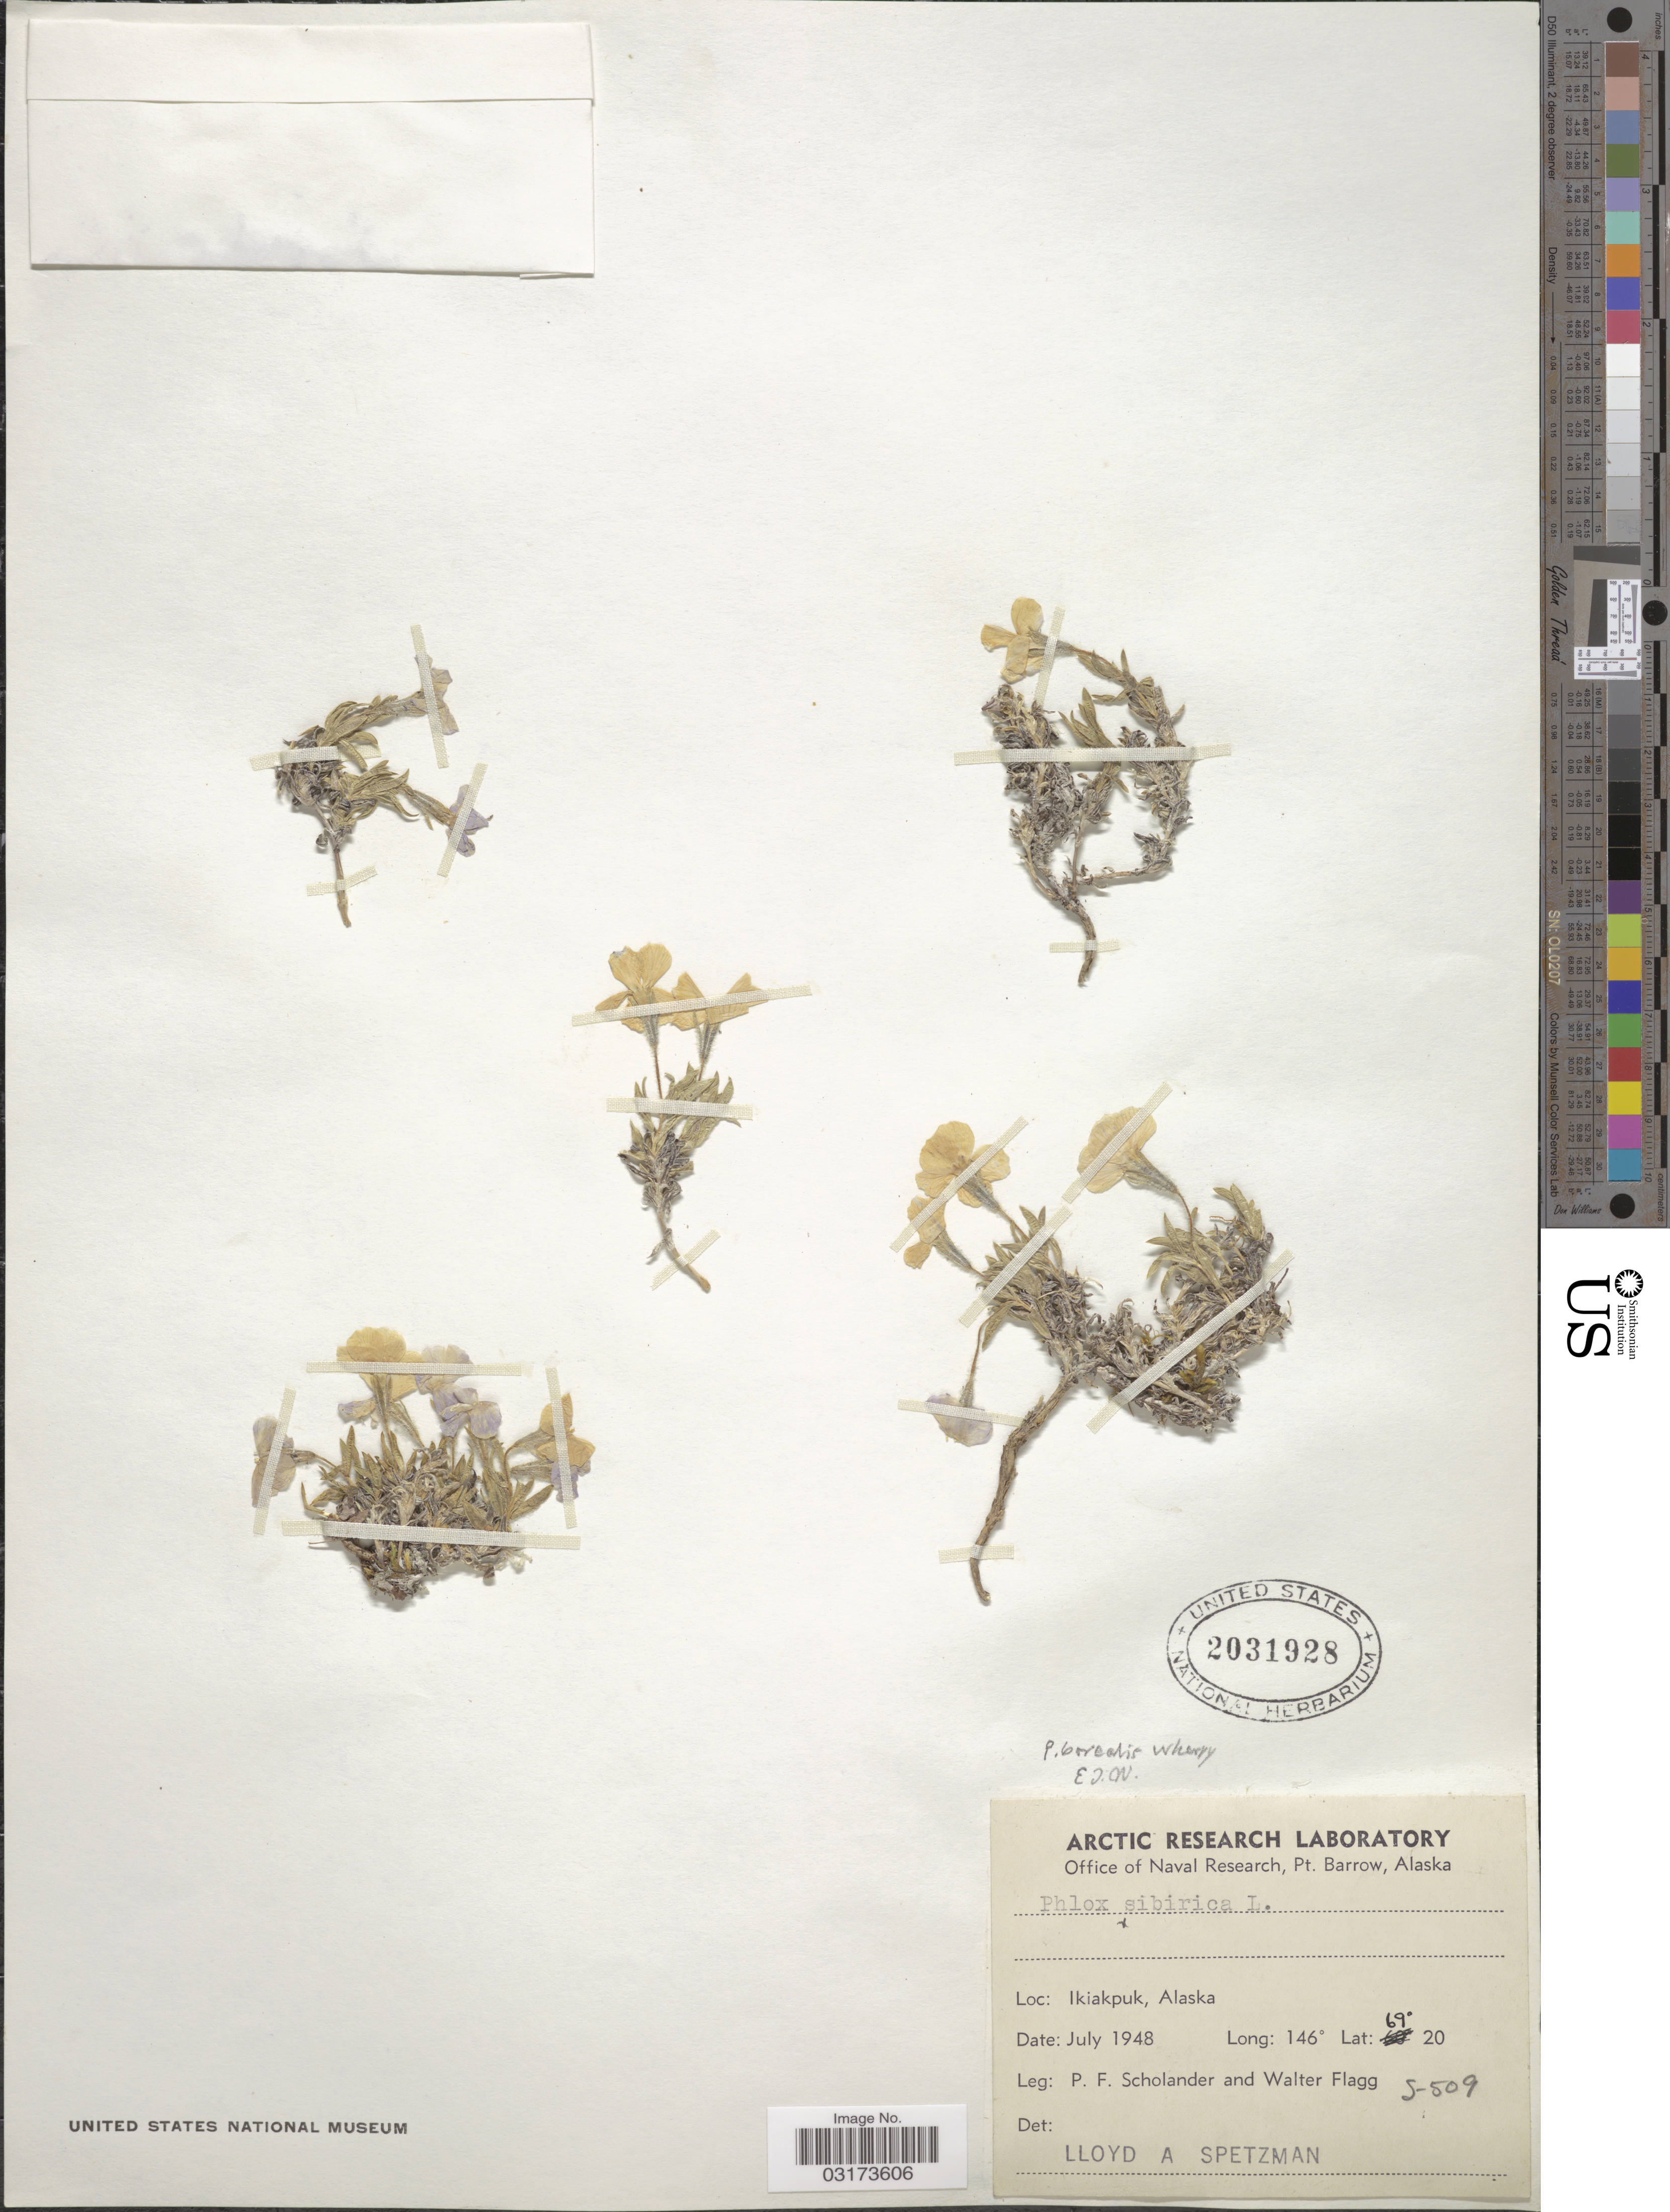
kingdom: Plantae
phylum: Tracheophyta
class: Magnoliopsida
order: Ericales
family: Polemoniaceae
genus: Phlox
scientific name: Phlox alaskensis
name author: Jordal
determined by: Mayfield, M. H.; Ferguson, C. J.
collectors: P. Scholander & W. Flagg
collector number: S-509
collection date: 1948-07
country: United States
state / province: Alaska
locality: Ikiakpuk.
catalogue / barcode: US 2031928